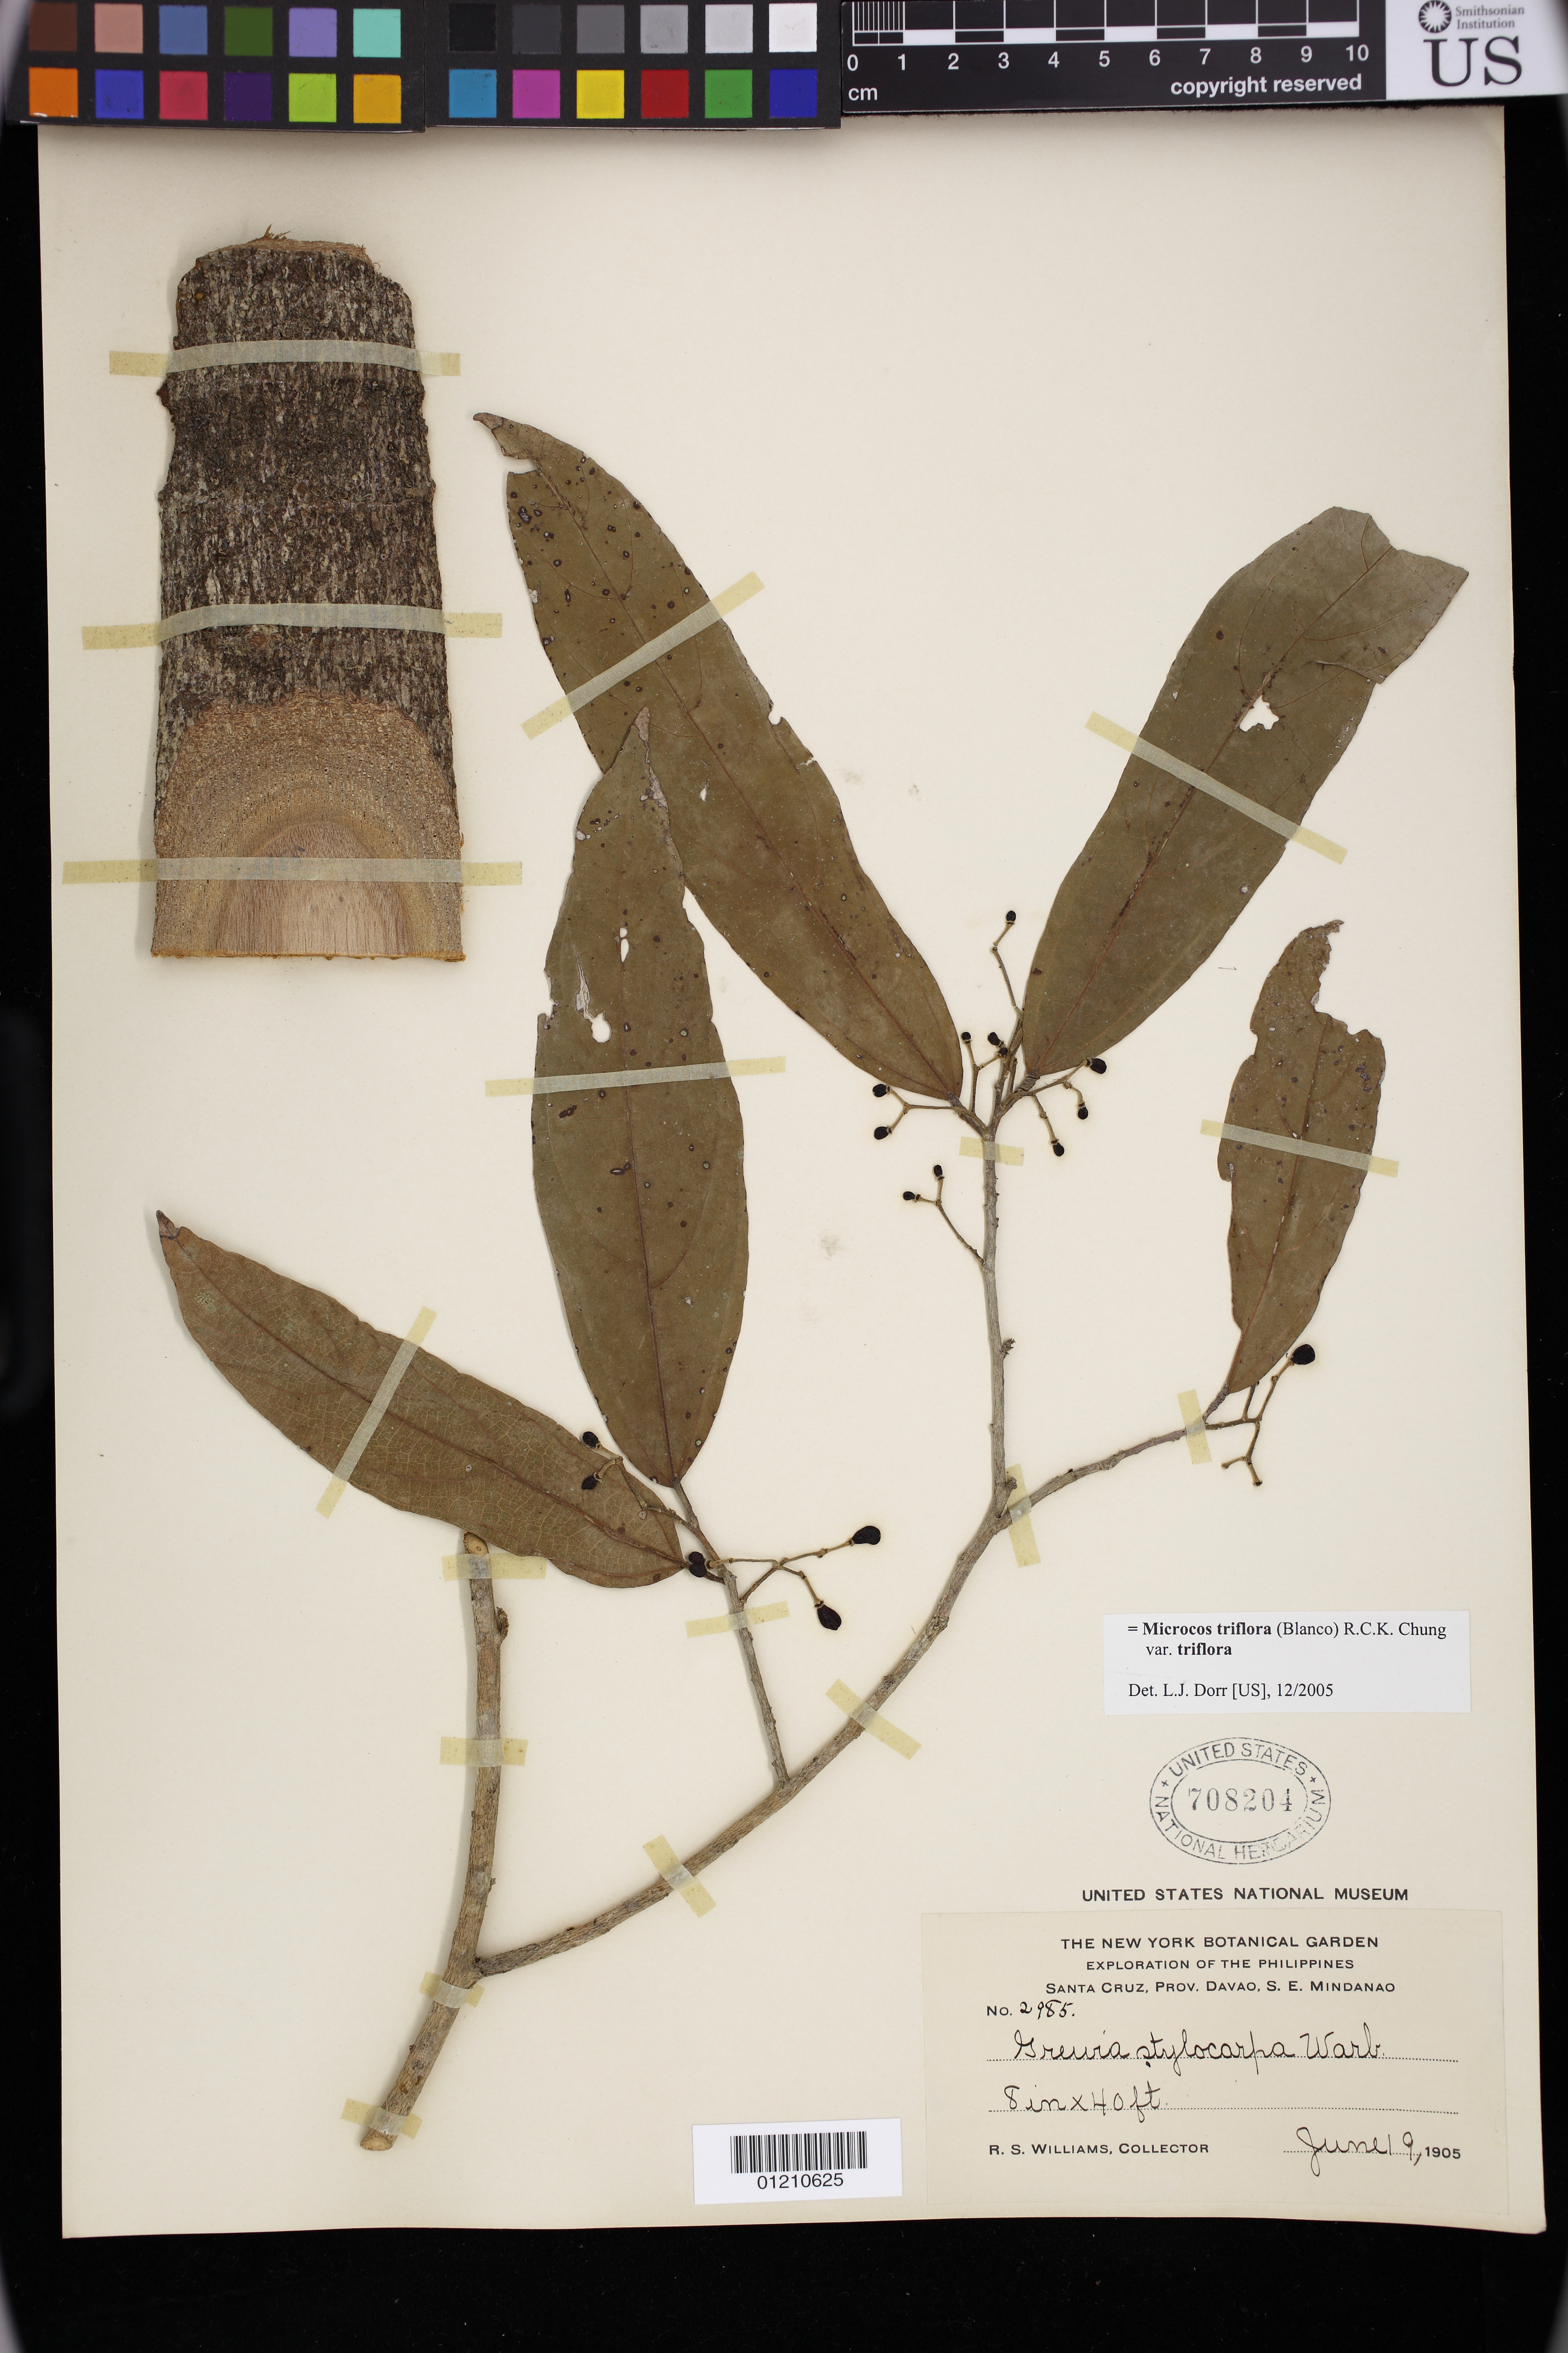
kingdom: Plantae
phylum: Tracheophyta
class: Magnoliopsida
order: Malvales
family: Malvaceae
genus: Microcos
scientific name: Microcos triflora var. triflora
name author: (Blanco) R.C.K. Chung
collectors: R. S. Williams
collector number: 2985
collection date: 1905-06-19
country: Philippines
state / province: Davao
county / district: Davao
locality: Santa Cruz, S.E. Mindanao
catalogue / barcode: US 708204